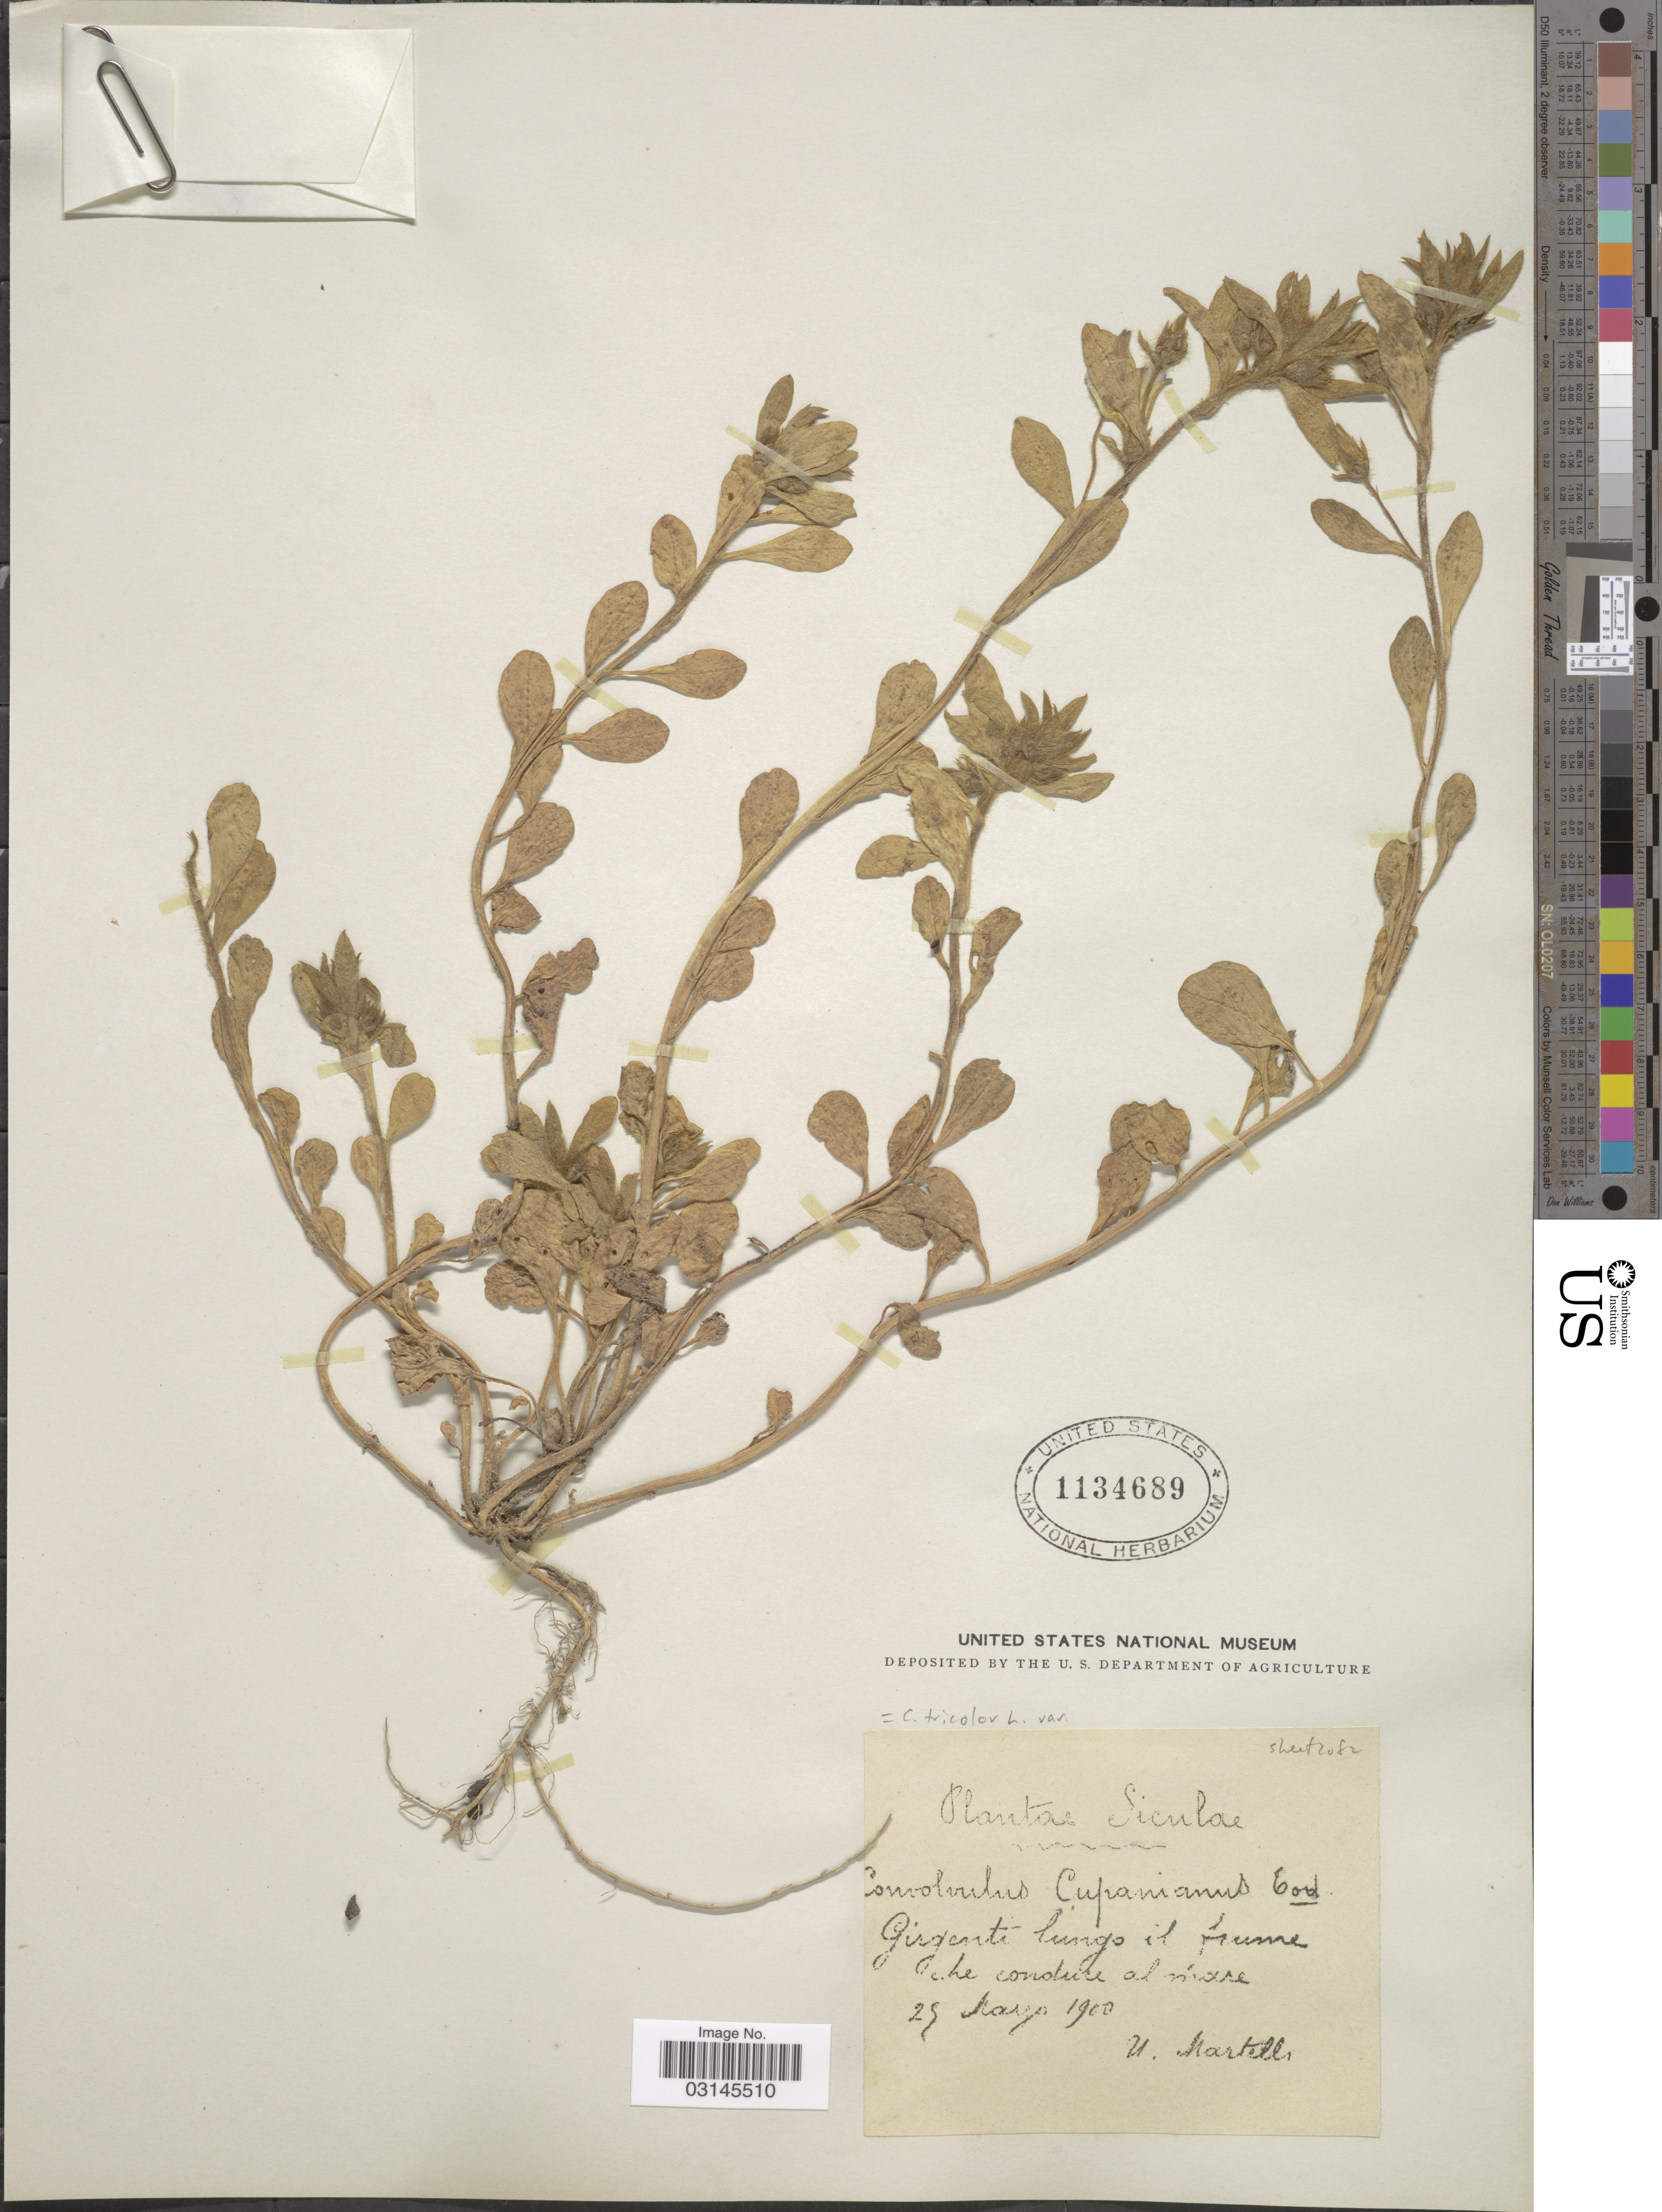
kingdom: Plantae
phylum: Tracheophyta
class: Magnoliopsida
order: Solanales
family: Convolvulaceae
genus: Convolvulus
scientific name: Convolvulus tricolor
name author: L.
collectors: U. Martelli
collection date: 1900-03-25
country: Italy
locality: Siculae. Girgenti.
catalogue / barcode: US 1134689